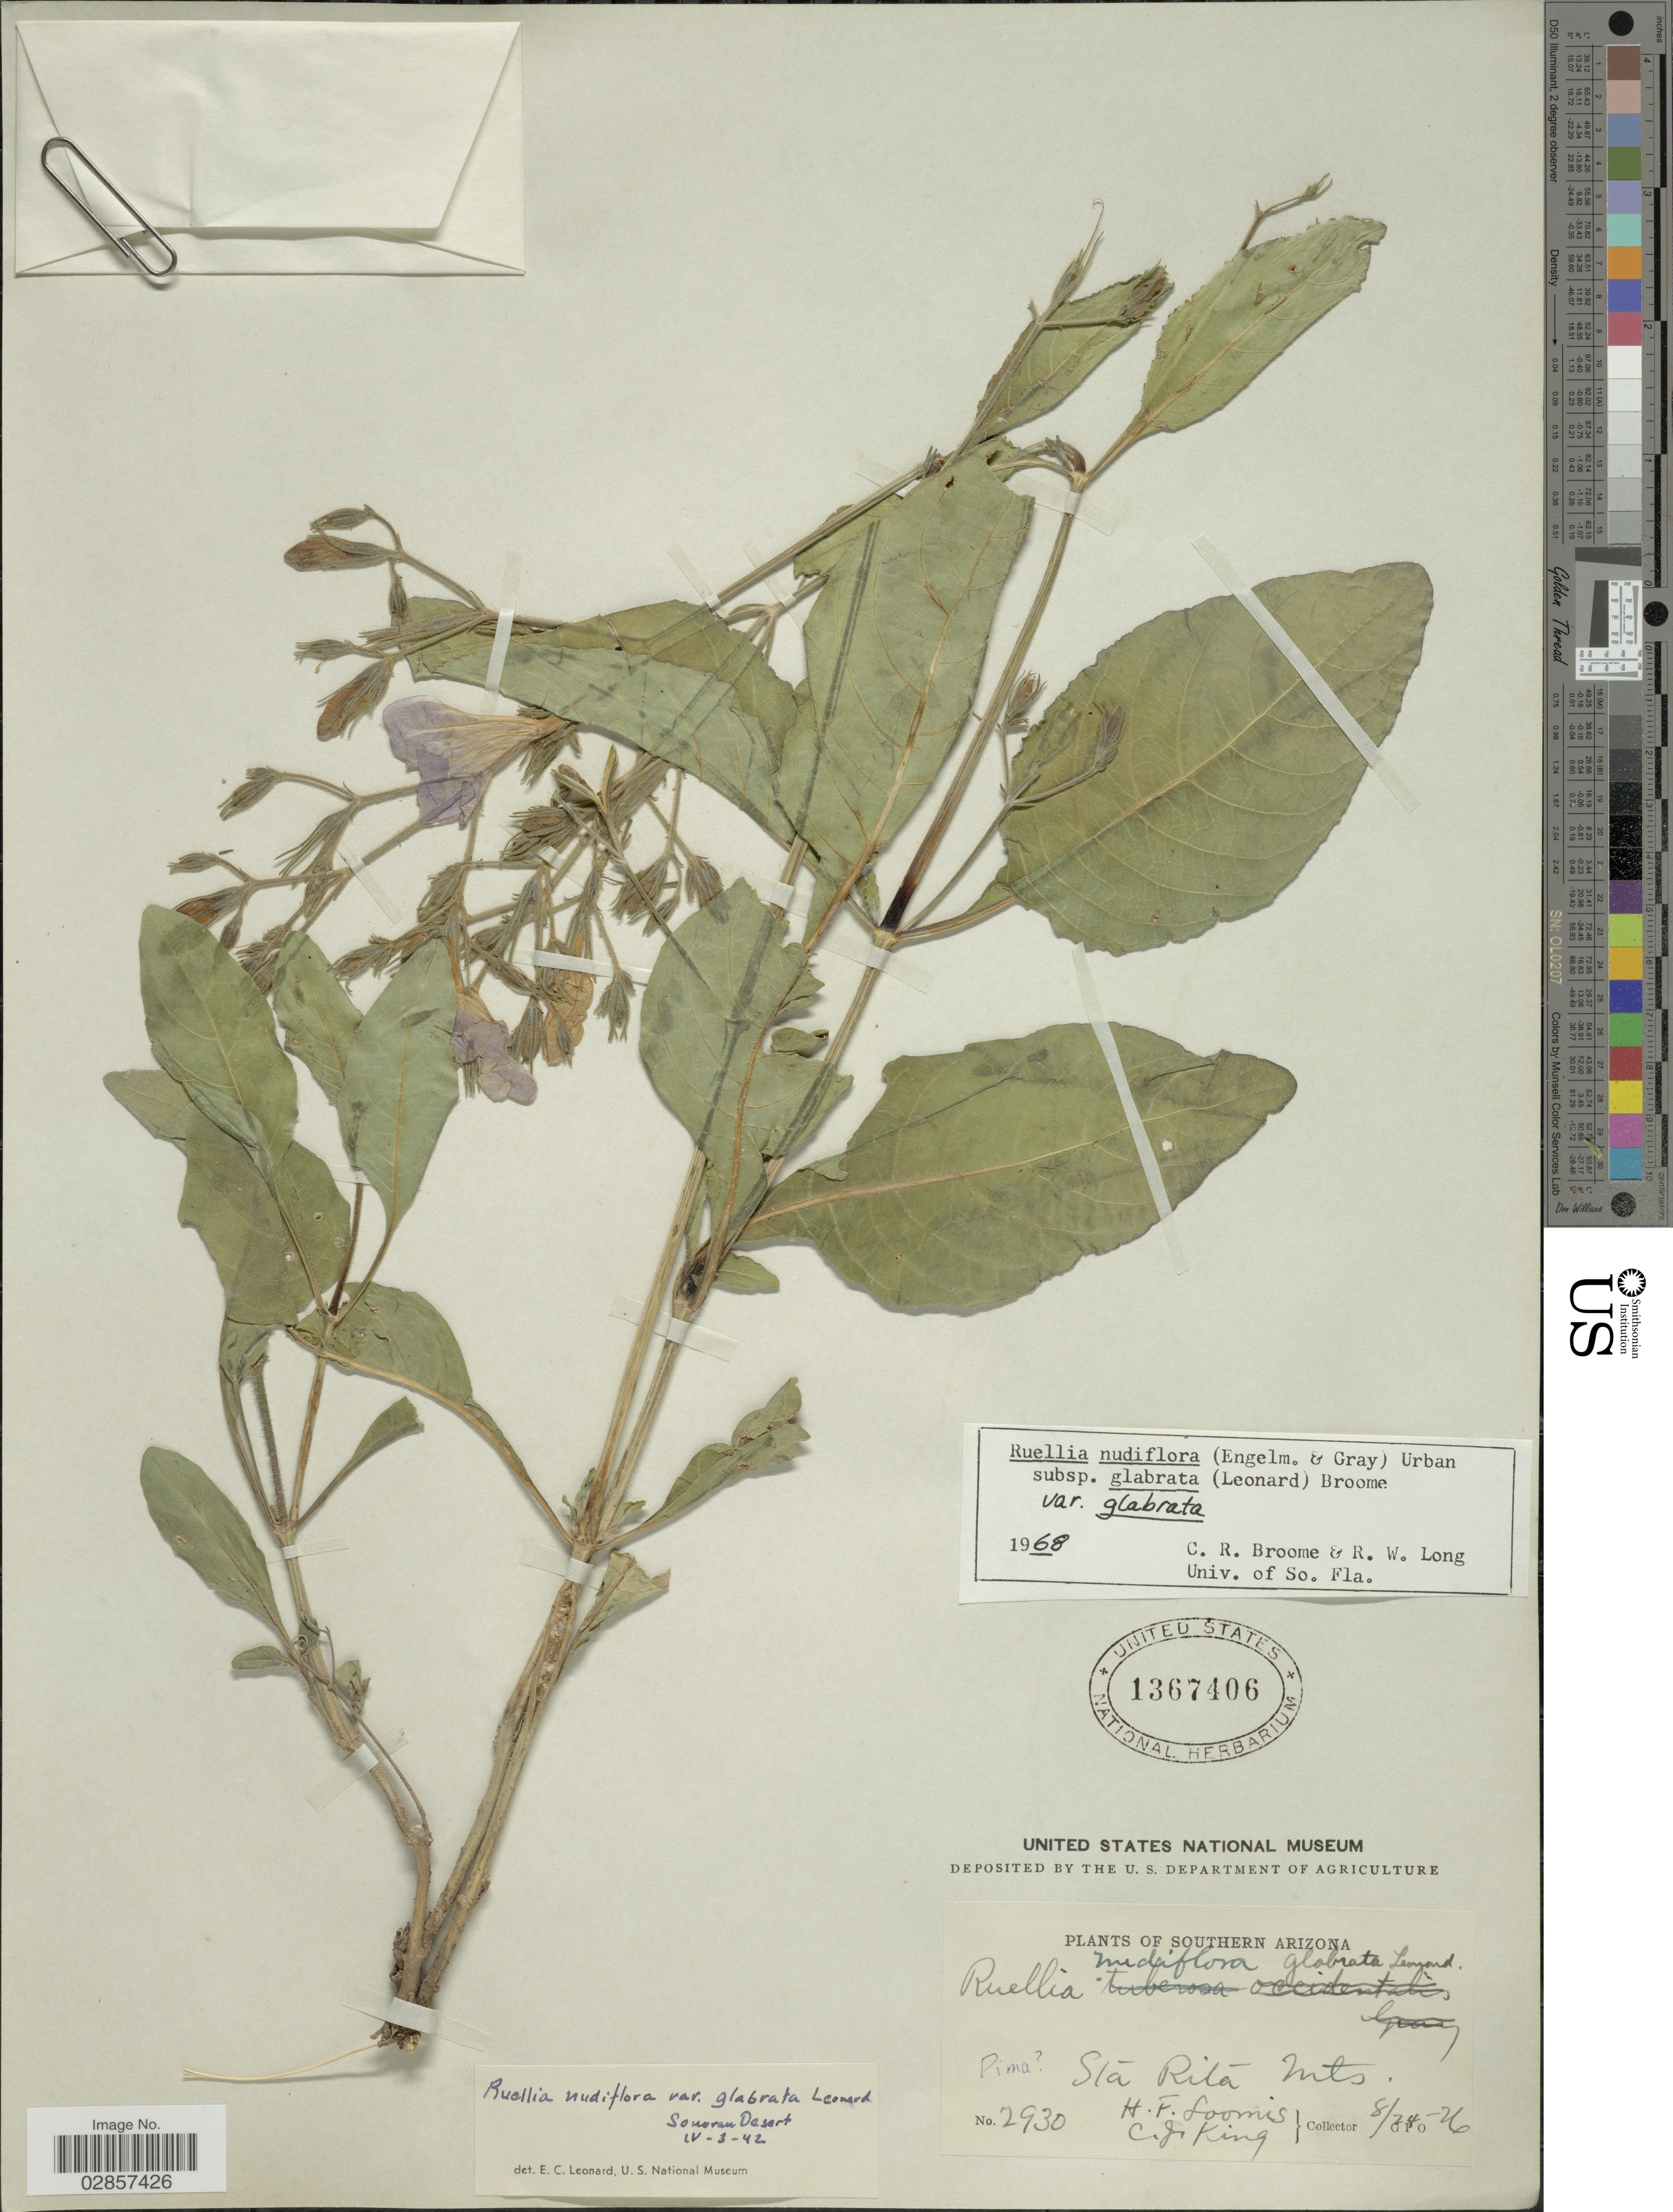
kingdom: Plantae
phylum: Tracheophyta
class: Magnoliopsida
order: Lamiales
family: Acanthaceae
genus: Ruellia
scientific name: Ruellia nudiflora var. glabrata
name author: Leonard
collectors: H. F. Loomis & C. J. King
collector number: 2930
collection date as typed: Transcribed d/m/y: 24/8/26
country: United States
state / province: Arizona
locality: Southern Arizona, Sta Rita Mts., Pima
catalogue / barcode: US 1367406